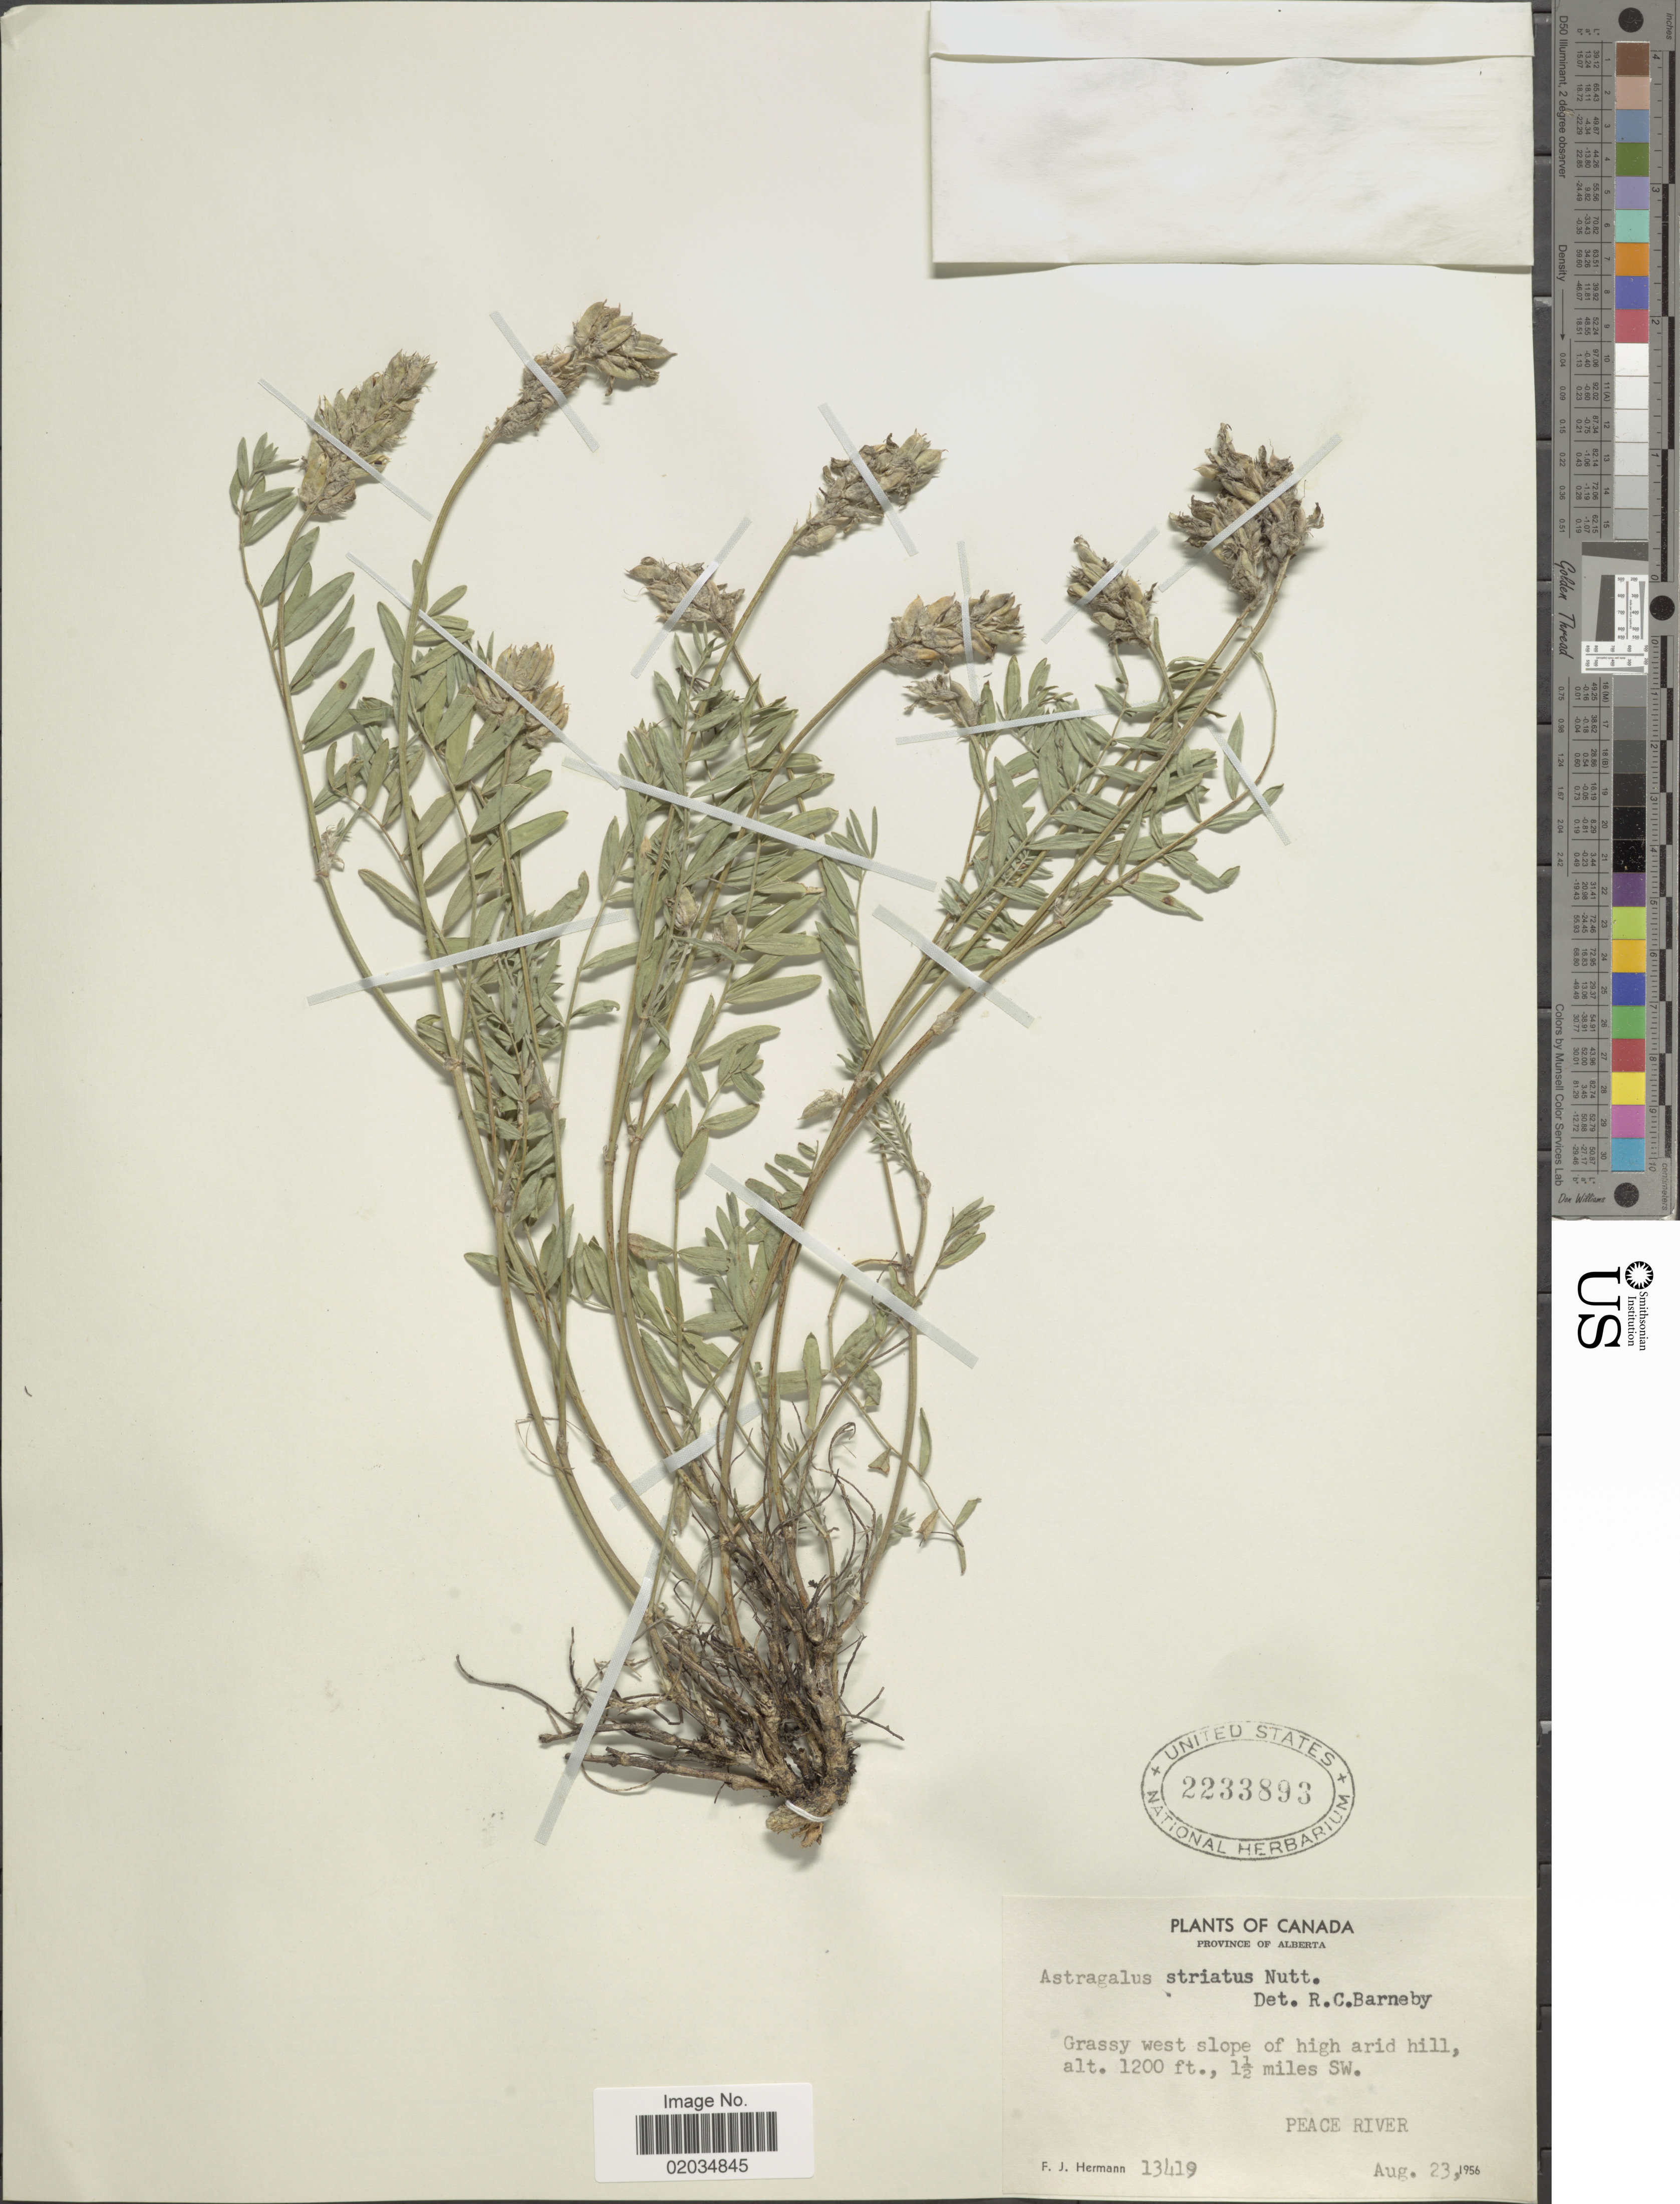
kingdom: Plantae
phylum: Tracheophyta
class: Magnoliopsida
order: Fabales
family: Fabaceae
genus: Astragalus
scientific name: Astragalus striatus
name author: Nutt.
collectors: F. J. Hermann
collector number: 13419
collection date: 1956-08-23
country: Canada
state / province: Alberta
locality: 1½ miles SW. Peace River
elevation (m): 366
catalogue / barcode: US 2233893